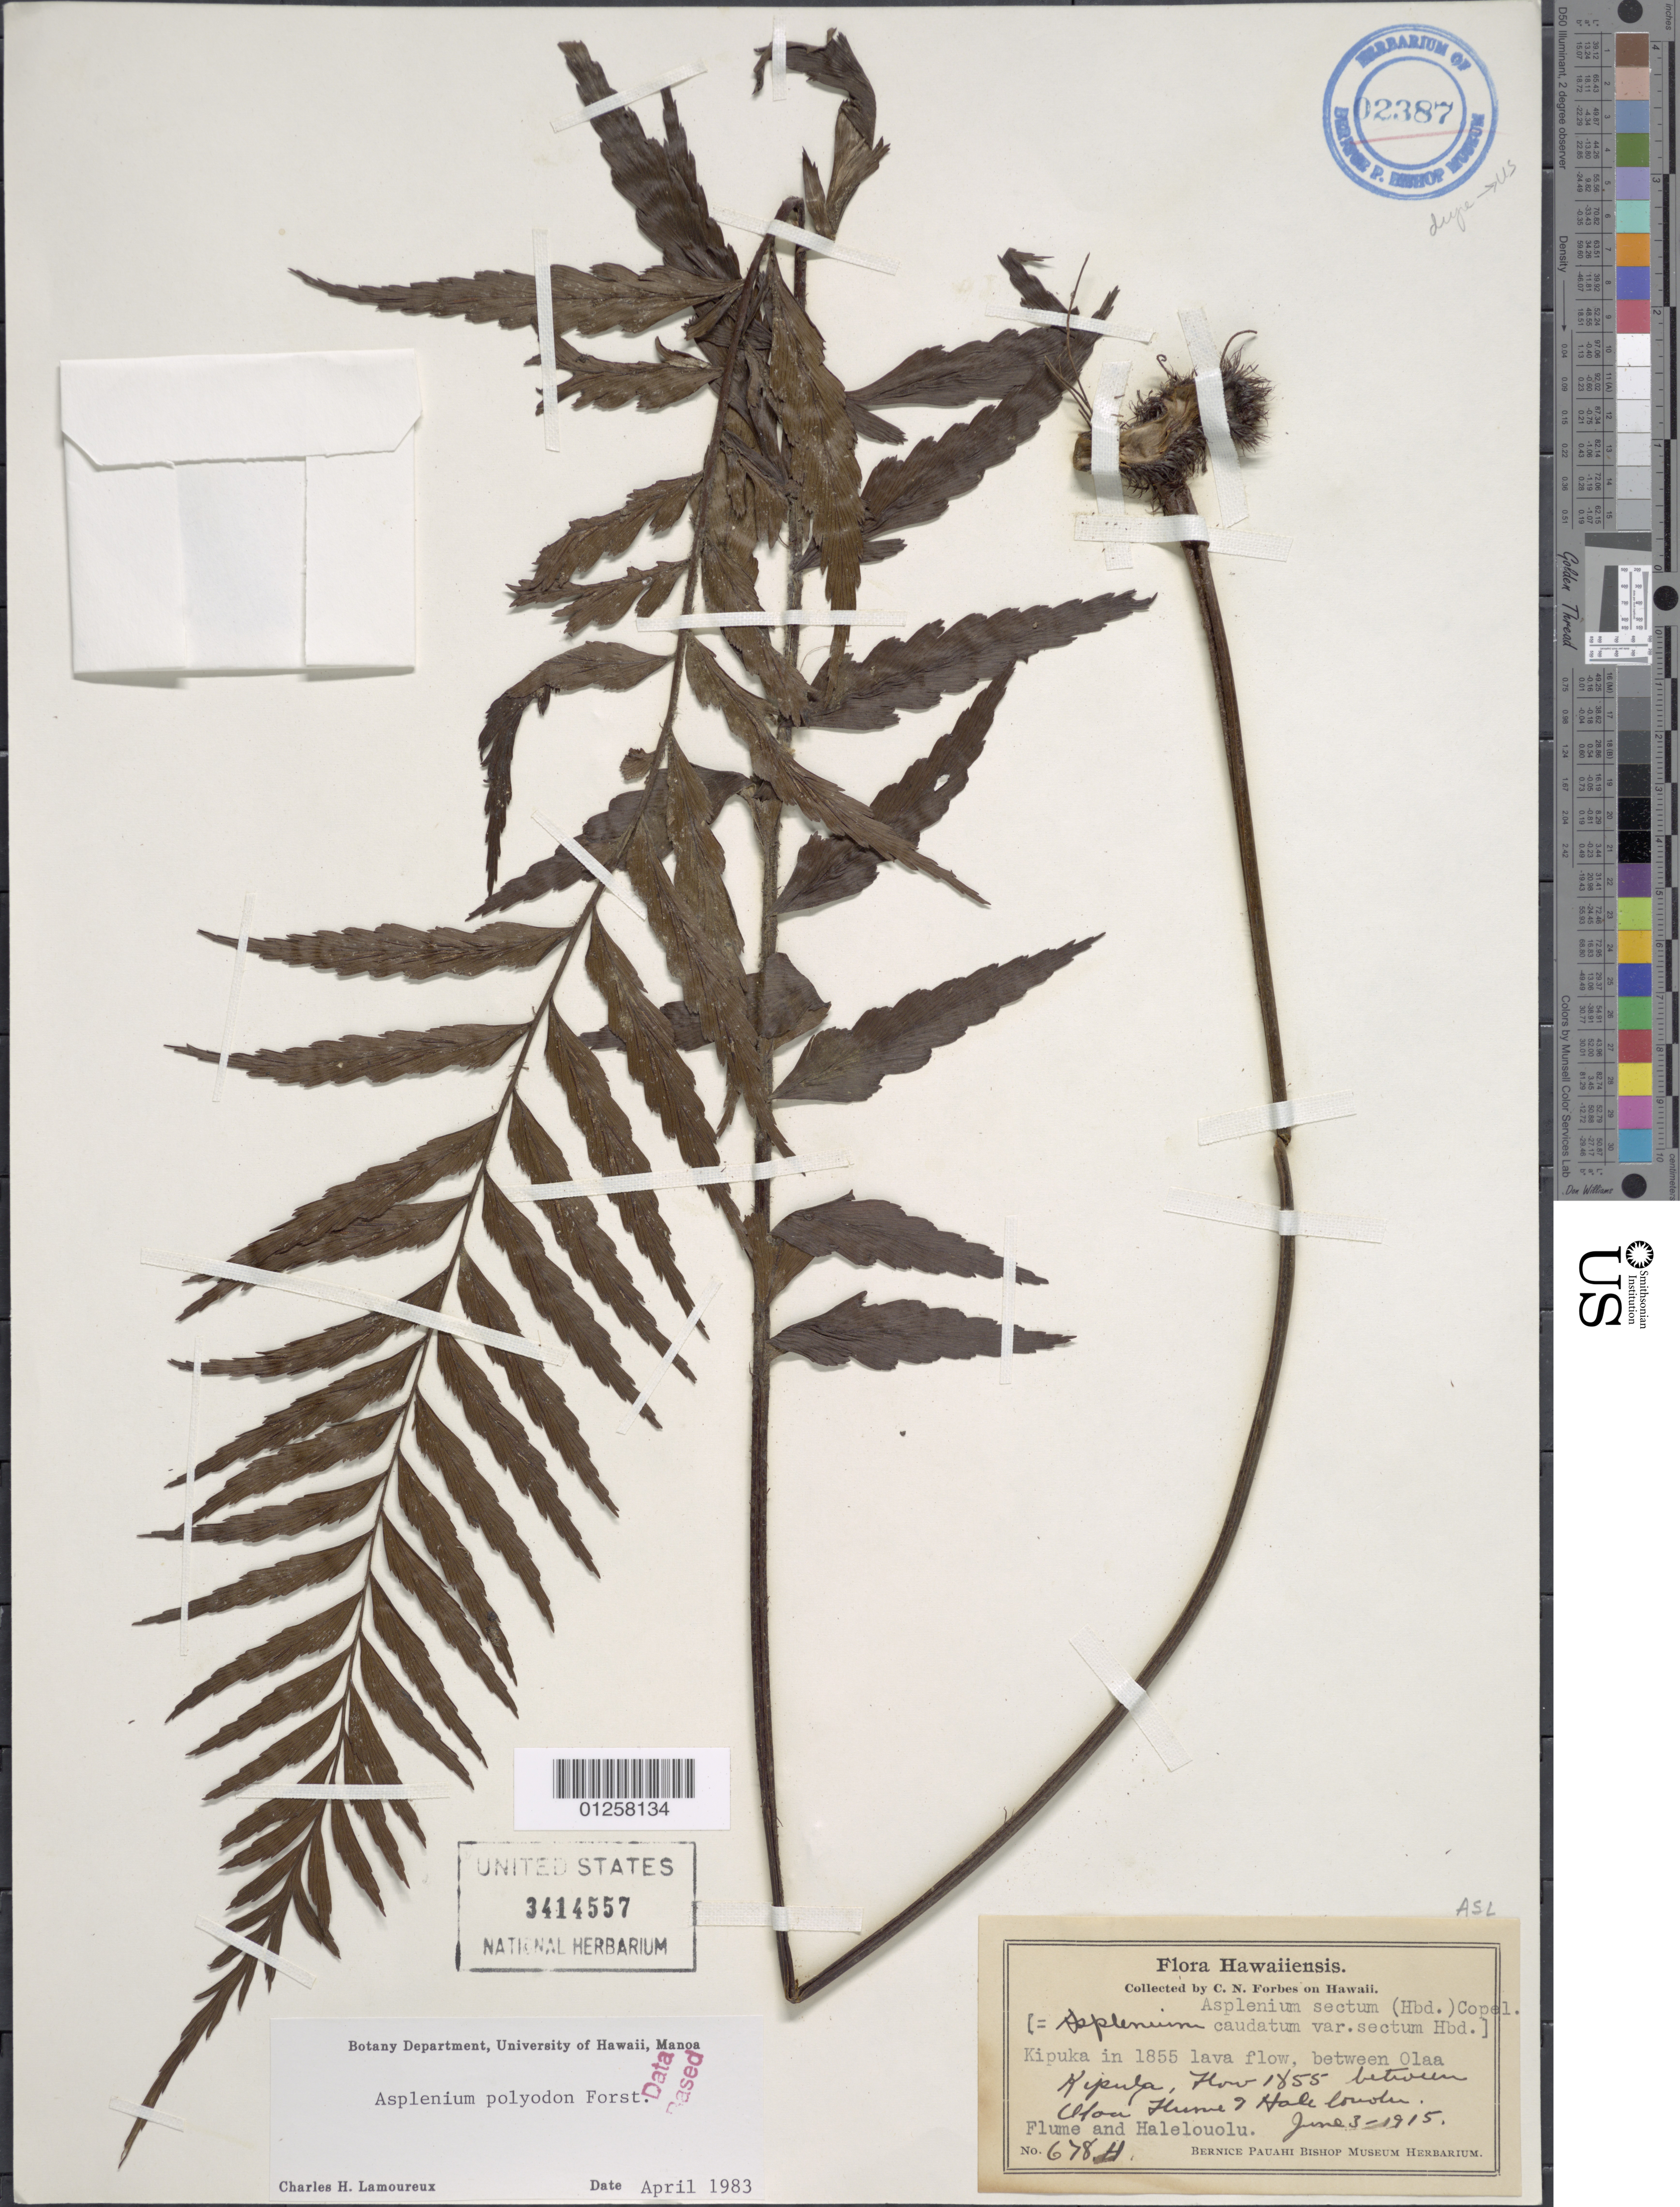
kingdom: Plantae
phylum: Tracheophyta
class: Polypodiopsida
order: Polypodiales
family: Aspleniaceae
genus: Asplenium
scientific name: Asplenium polyodon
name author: G. Forst.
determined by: Lamoureux, C. H.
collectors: C. N. Forbes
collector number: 678.H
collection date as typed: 3 Jun 1915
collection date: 1915-06-03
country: United States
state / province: Hawaii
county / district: Hawaii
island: Hawaii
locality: Kipuka, flow 1855, between Olaa Flume and Haleloulu.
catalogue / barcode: US 3414557